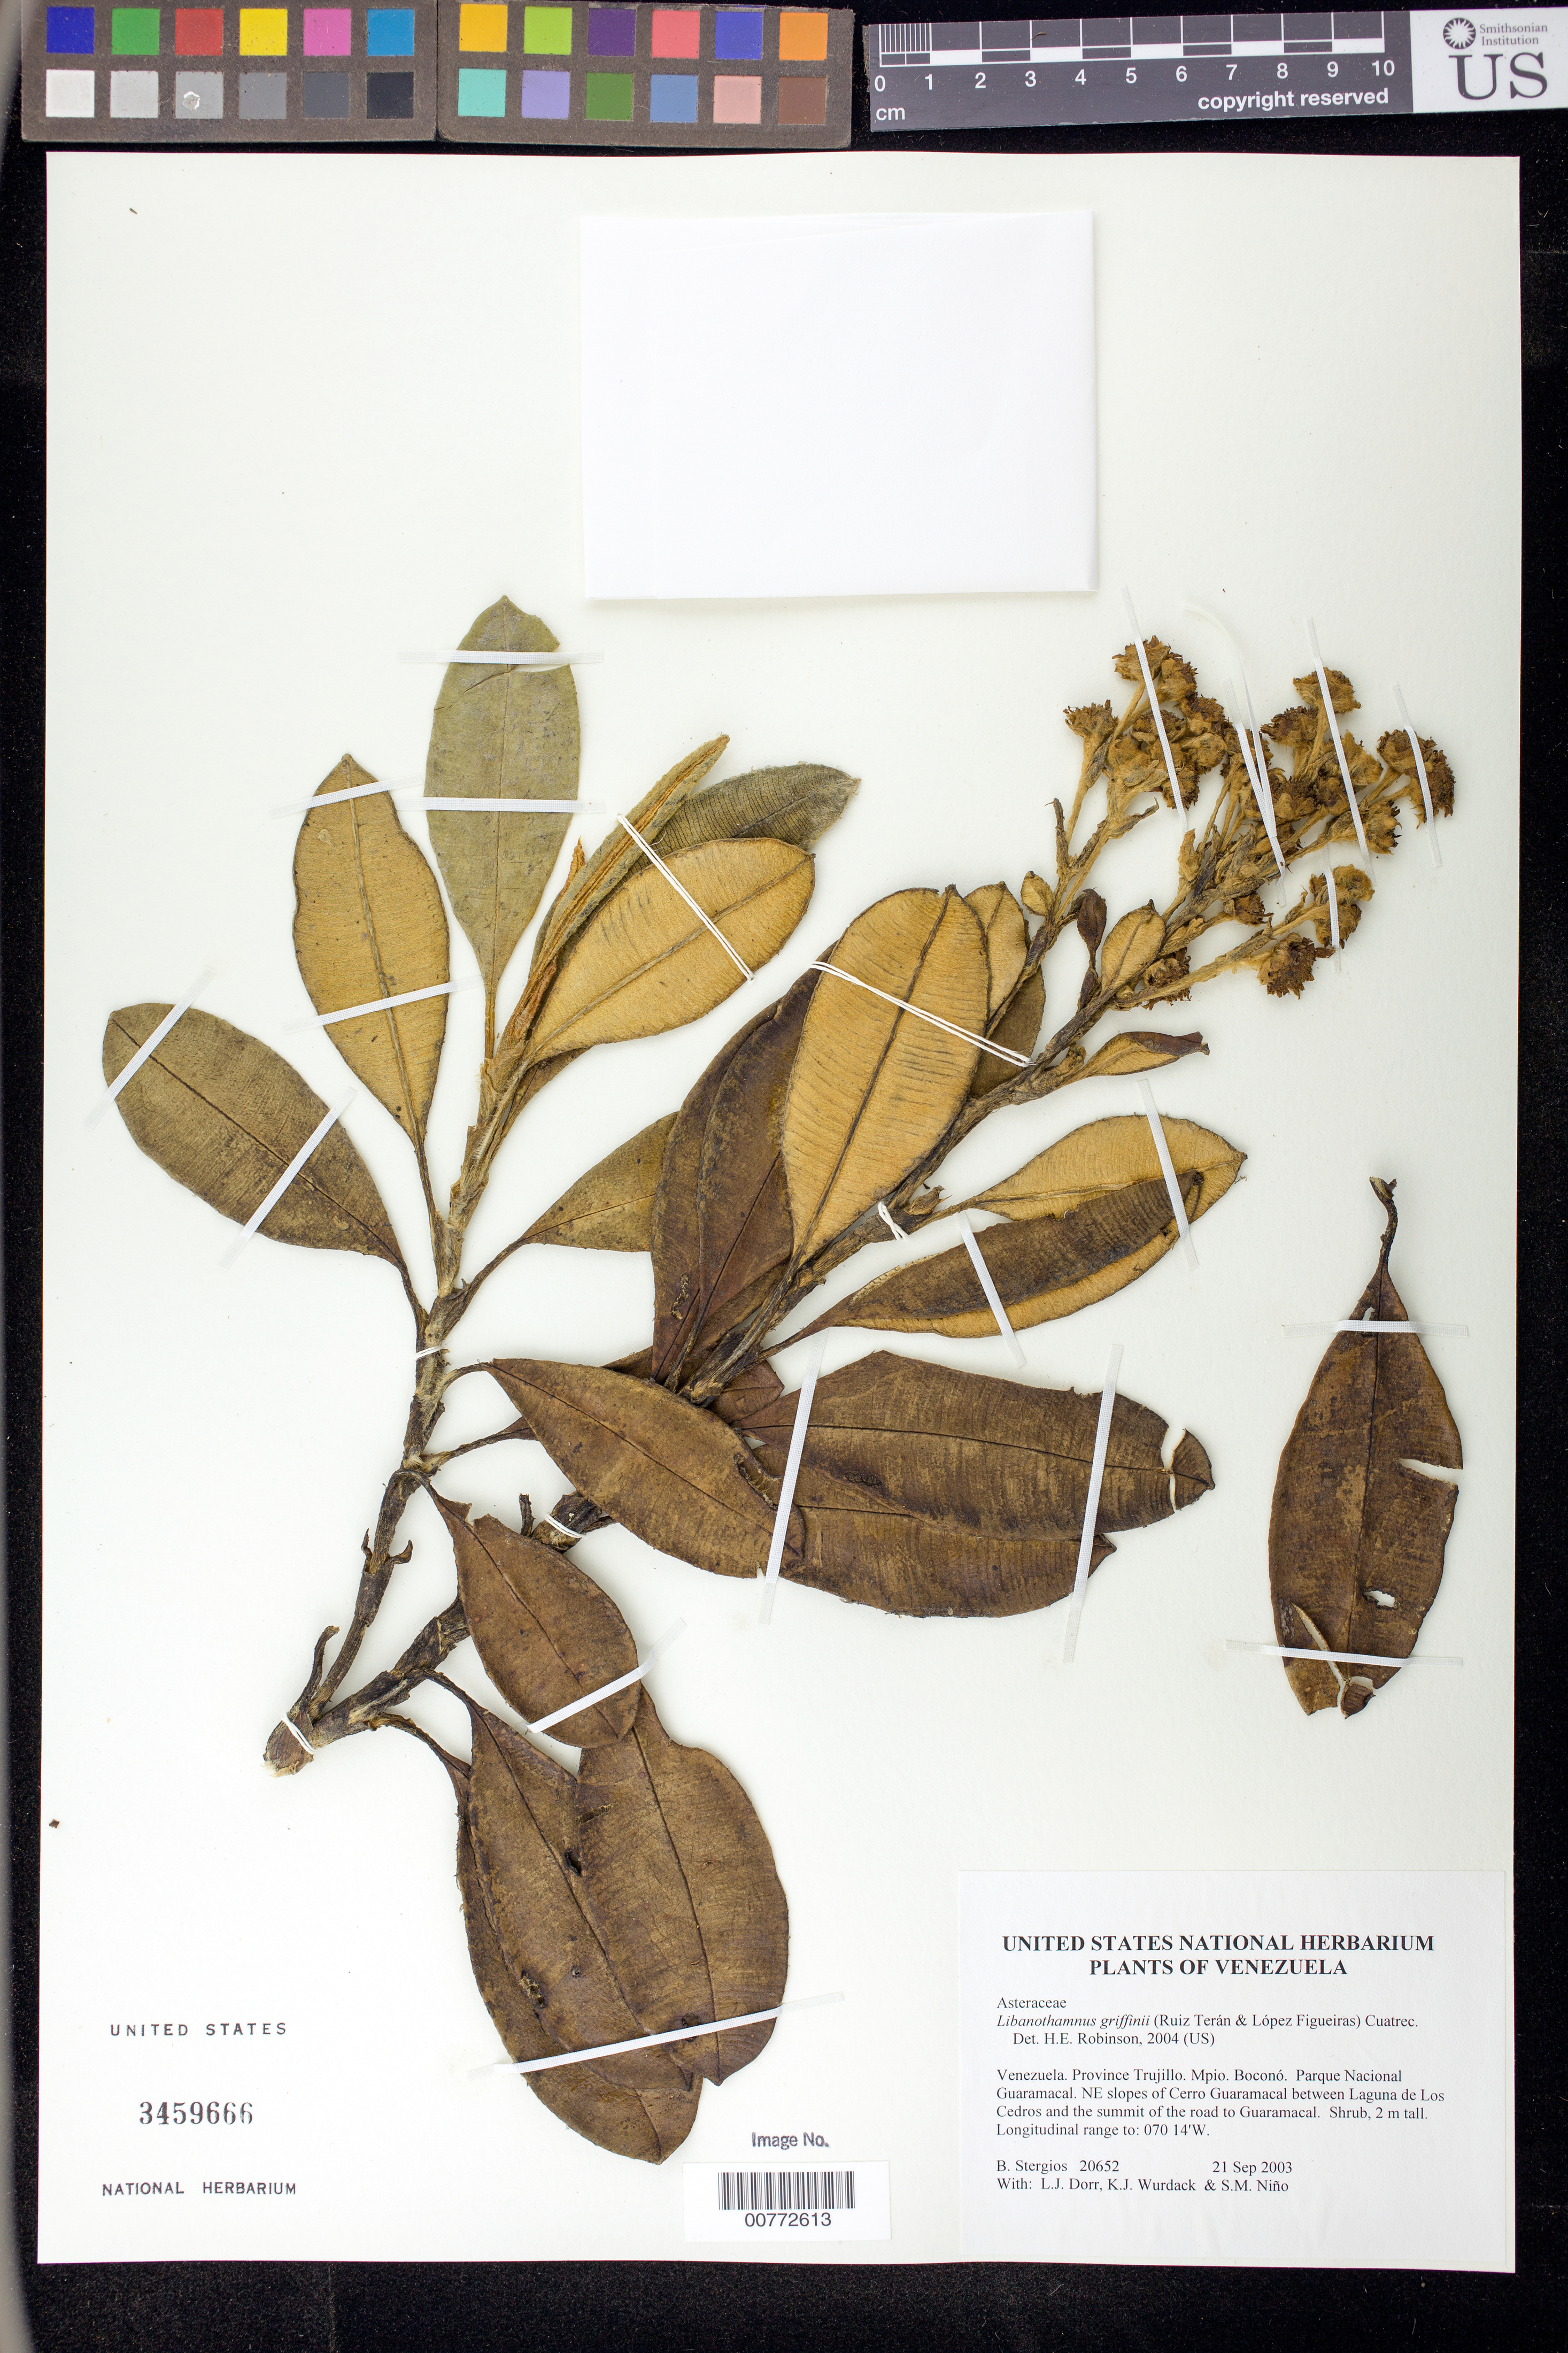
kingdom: Plantae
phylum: Tracheophyta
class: Magnoliopsida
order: Asterales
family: Asteraceae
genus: Libanothamnus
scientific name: Libanothamnus griffinii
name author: (Ruíz-Terán & López Fig.) Cuatrec.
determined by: Robinson, Harold E., (US)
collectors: B. G. Stergios, L. J. Dorr, K. Wurdack & S. M. Niño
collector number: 20652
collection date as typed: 21 Sep 2003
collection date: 2003-09-21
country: Venezuela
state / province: Trujillo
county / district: Boconó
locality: Parque Nacional Guaramacal. NE slopes of Cerro Guaramacal between Laguna de Los Cedros and the summit of the road to Guaramacal.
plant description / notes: F, K, PORT, TEX, US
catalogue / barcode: US 3459666